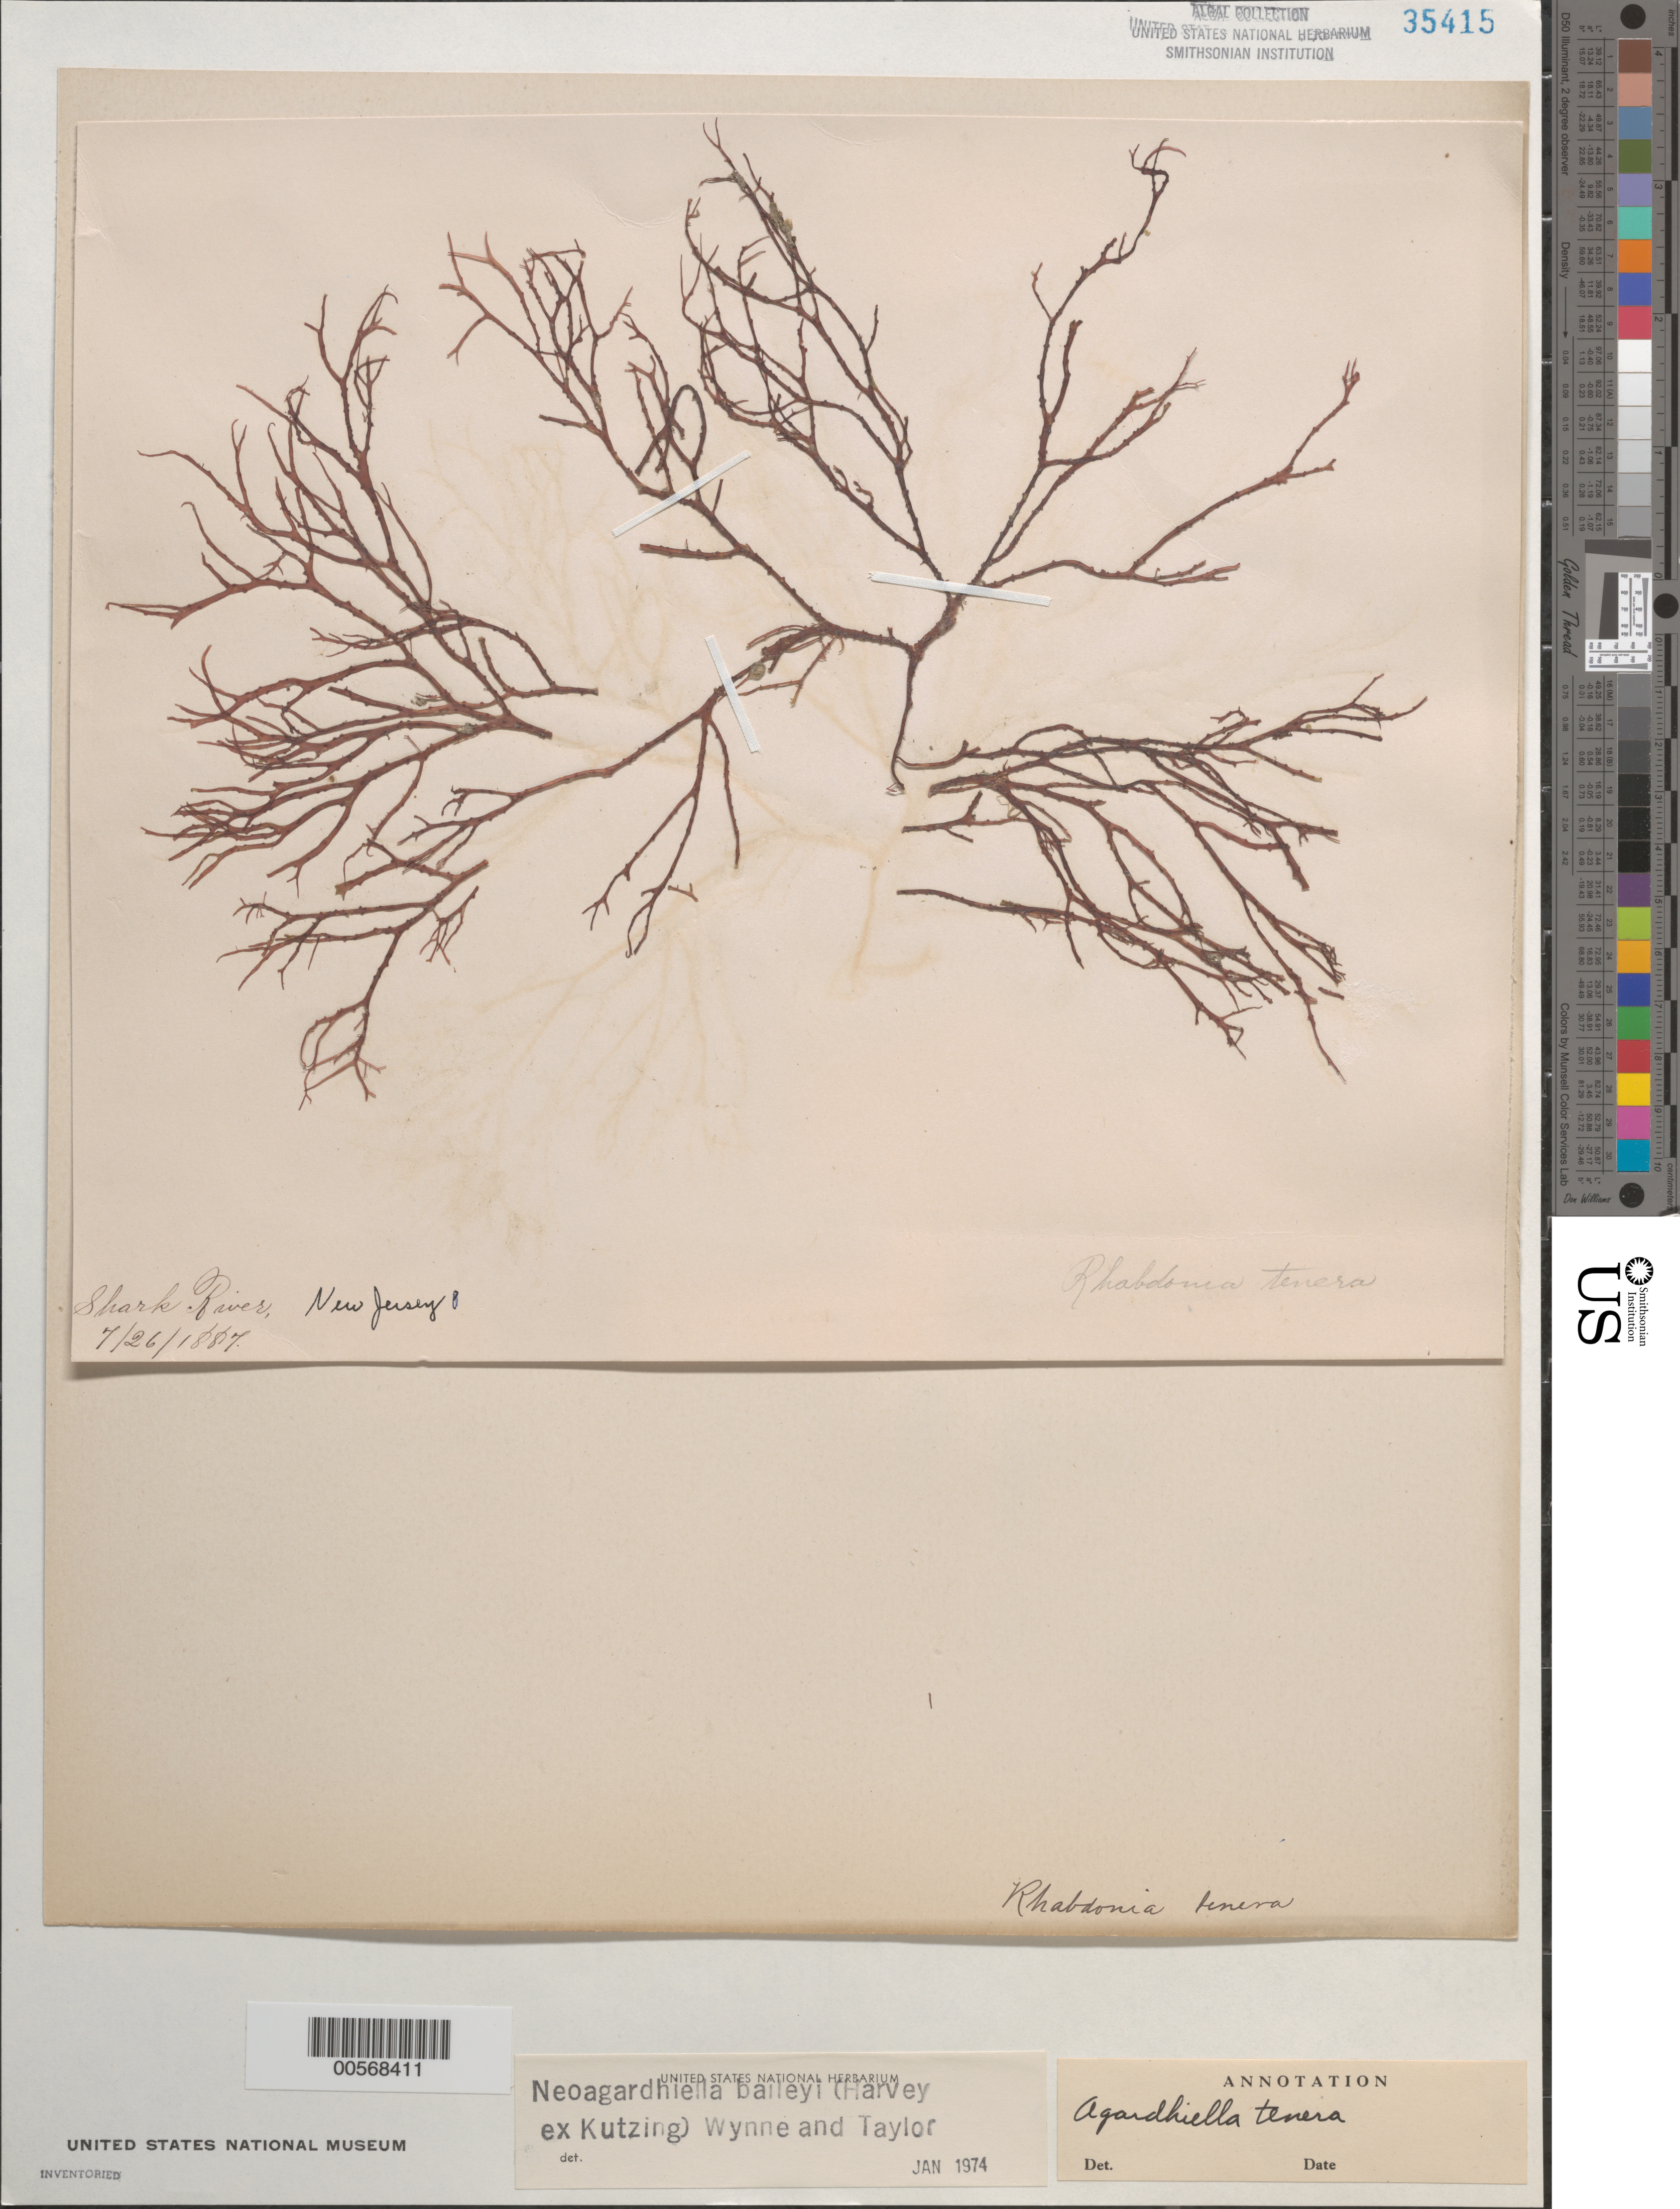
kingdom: Plantae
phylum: Rhodophyta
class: Florideophyceae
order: Gigartinales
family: Solieriaceae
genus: Agardhiella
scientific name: Agardhiella subulata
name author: (C. Agardh) G.T.Kraft & M.J. Wynne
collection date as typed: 26 Jul 1887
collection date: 1887-07-26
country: United States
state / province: New Jersey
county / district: Monmouth County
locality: Shark River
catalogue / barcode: US 35415